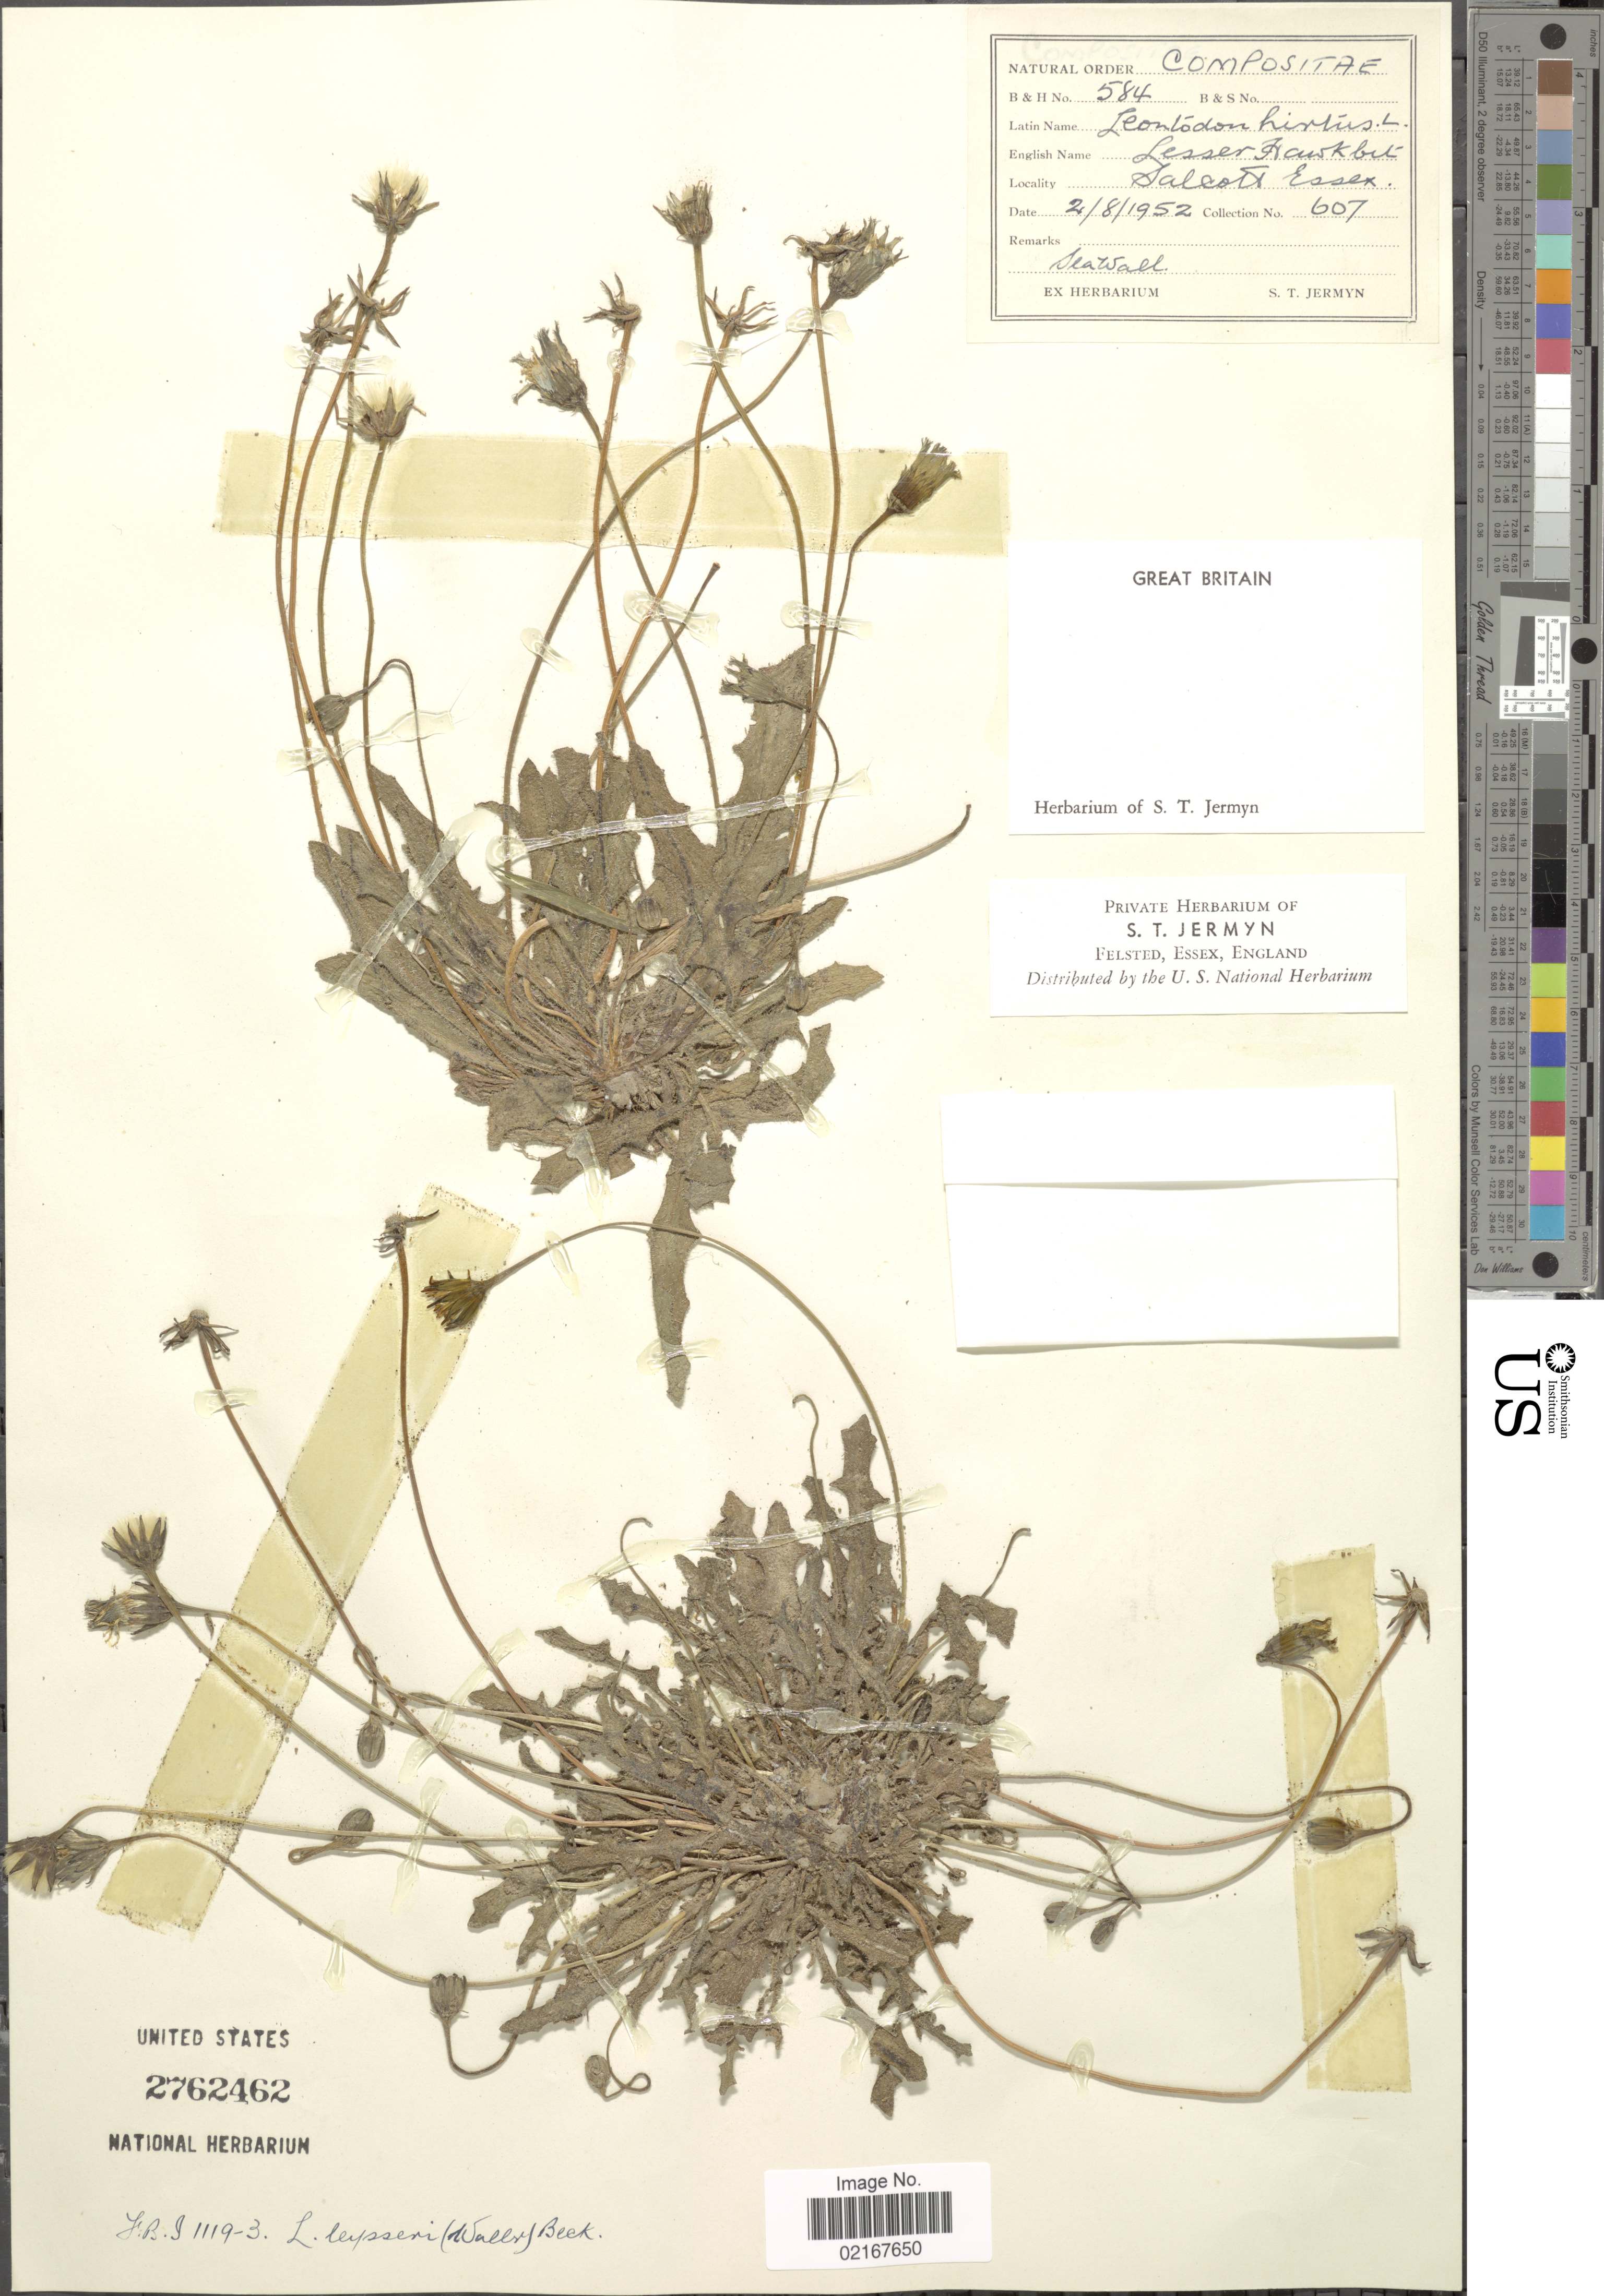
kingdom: Plantae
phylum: Tracheophyta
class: Magnoliopsida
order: Asterales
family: Asteraceae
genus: Leontodon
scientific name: Leontodon saxatilis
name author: Lam.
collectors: S. Jermyn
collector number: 607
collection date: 1952-08-02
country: United Kingdom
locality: Great Britain, Salcott, Essex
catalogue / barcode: US 2762462